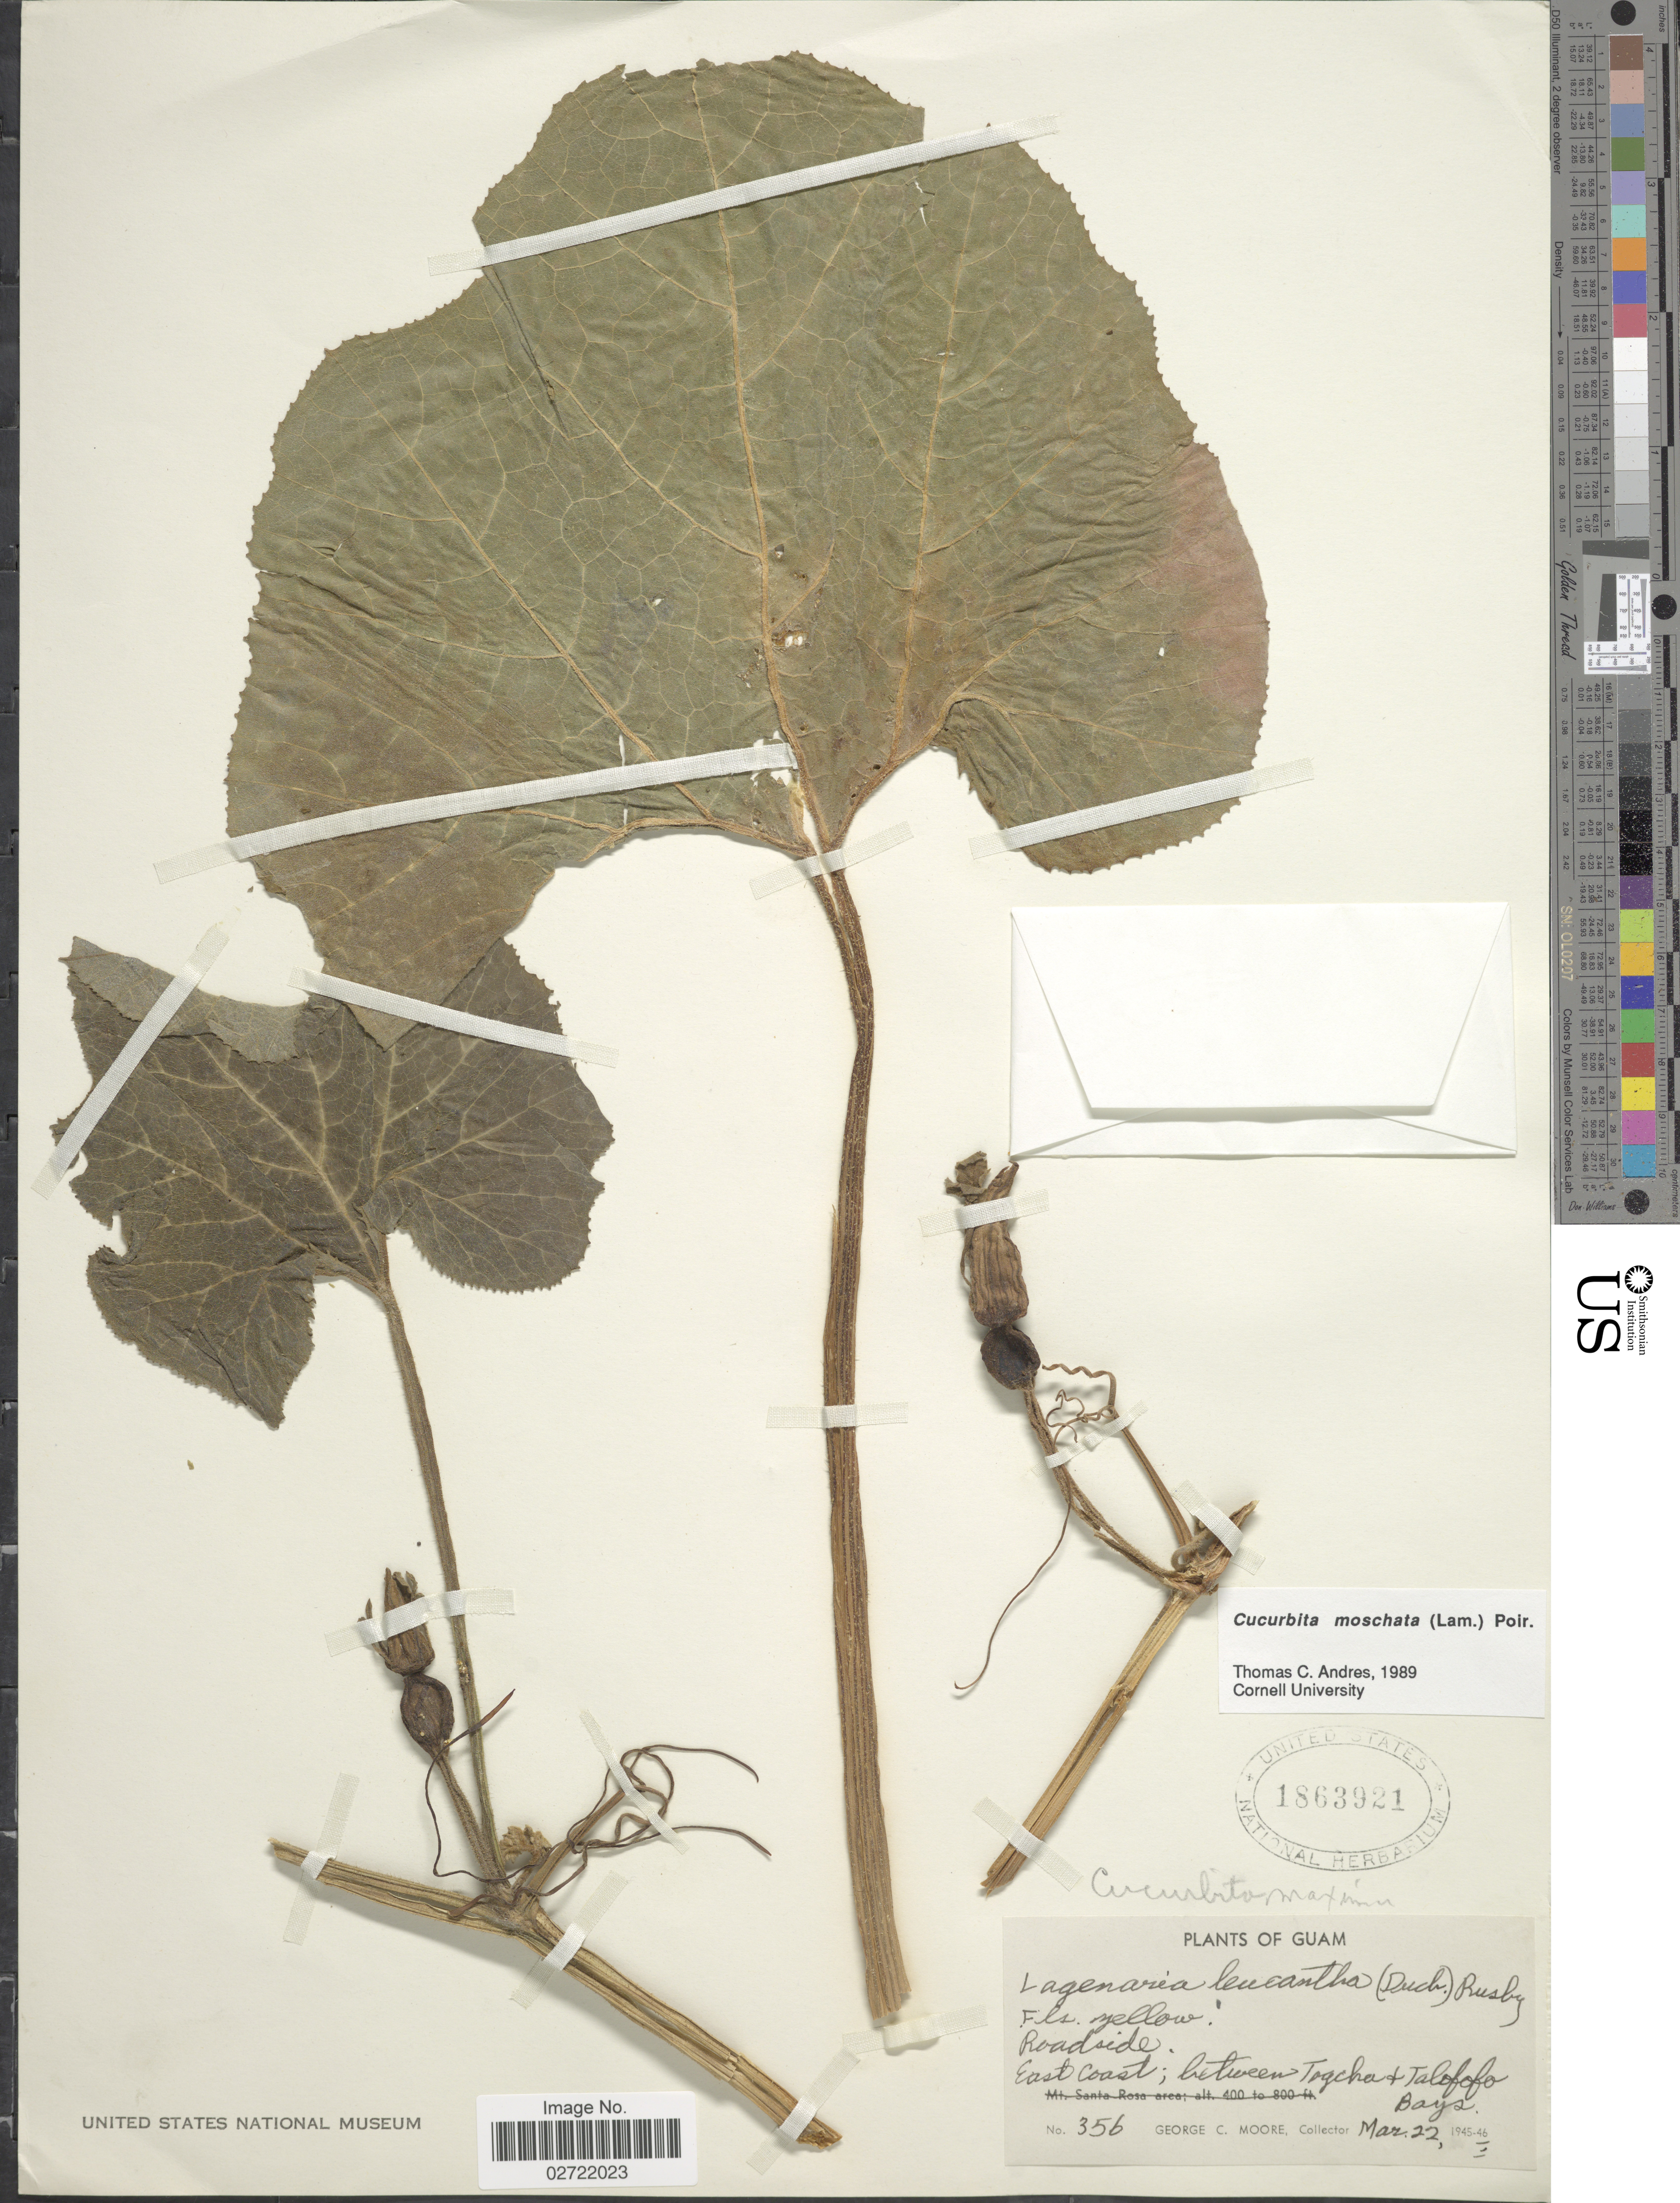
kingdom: Plantae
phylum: Tracheophyta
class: Magnoliopsida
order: Cucurbitales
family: Cucurbitaceae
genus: Cucurbita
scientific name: Cucurbita moschata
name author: (Duch.) Poir.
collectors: G. C. Moore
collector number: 356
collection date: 1946-03-22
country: Guam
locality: Roadside, East Coast; between Togcha & Talofofo Bays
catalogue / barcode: US 1863921